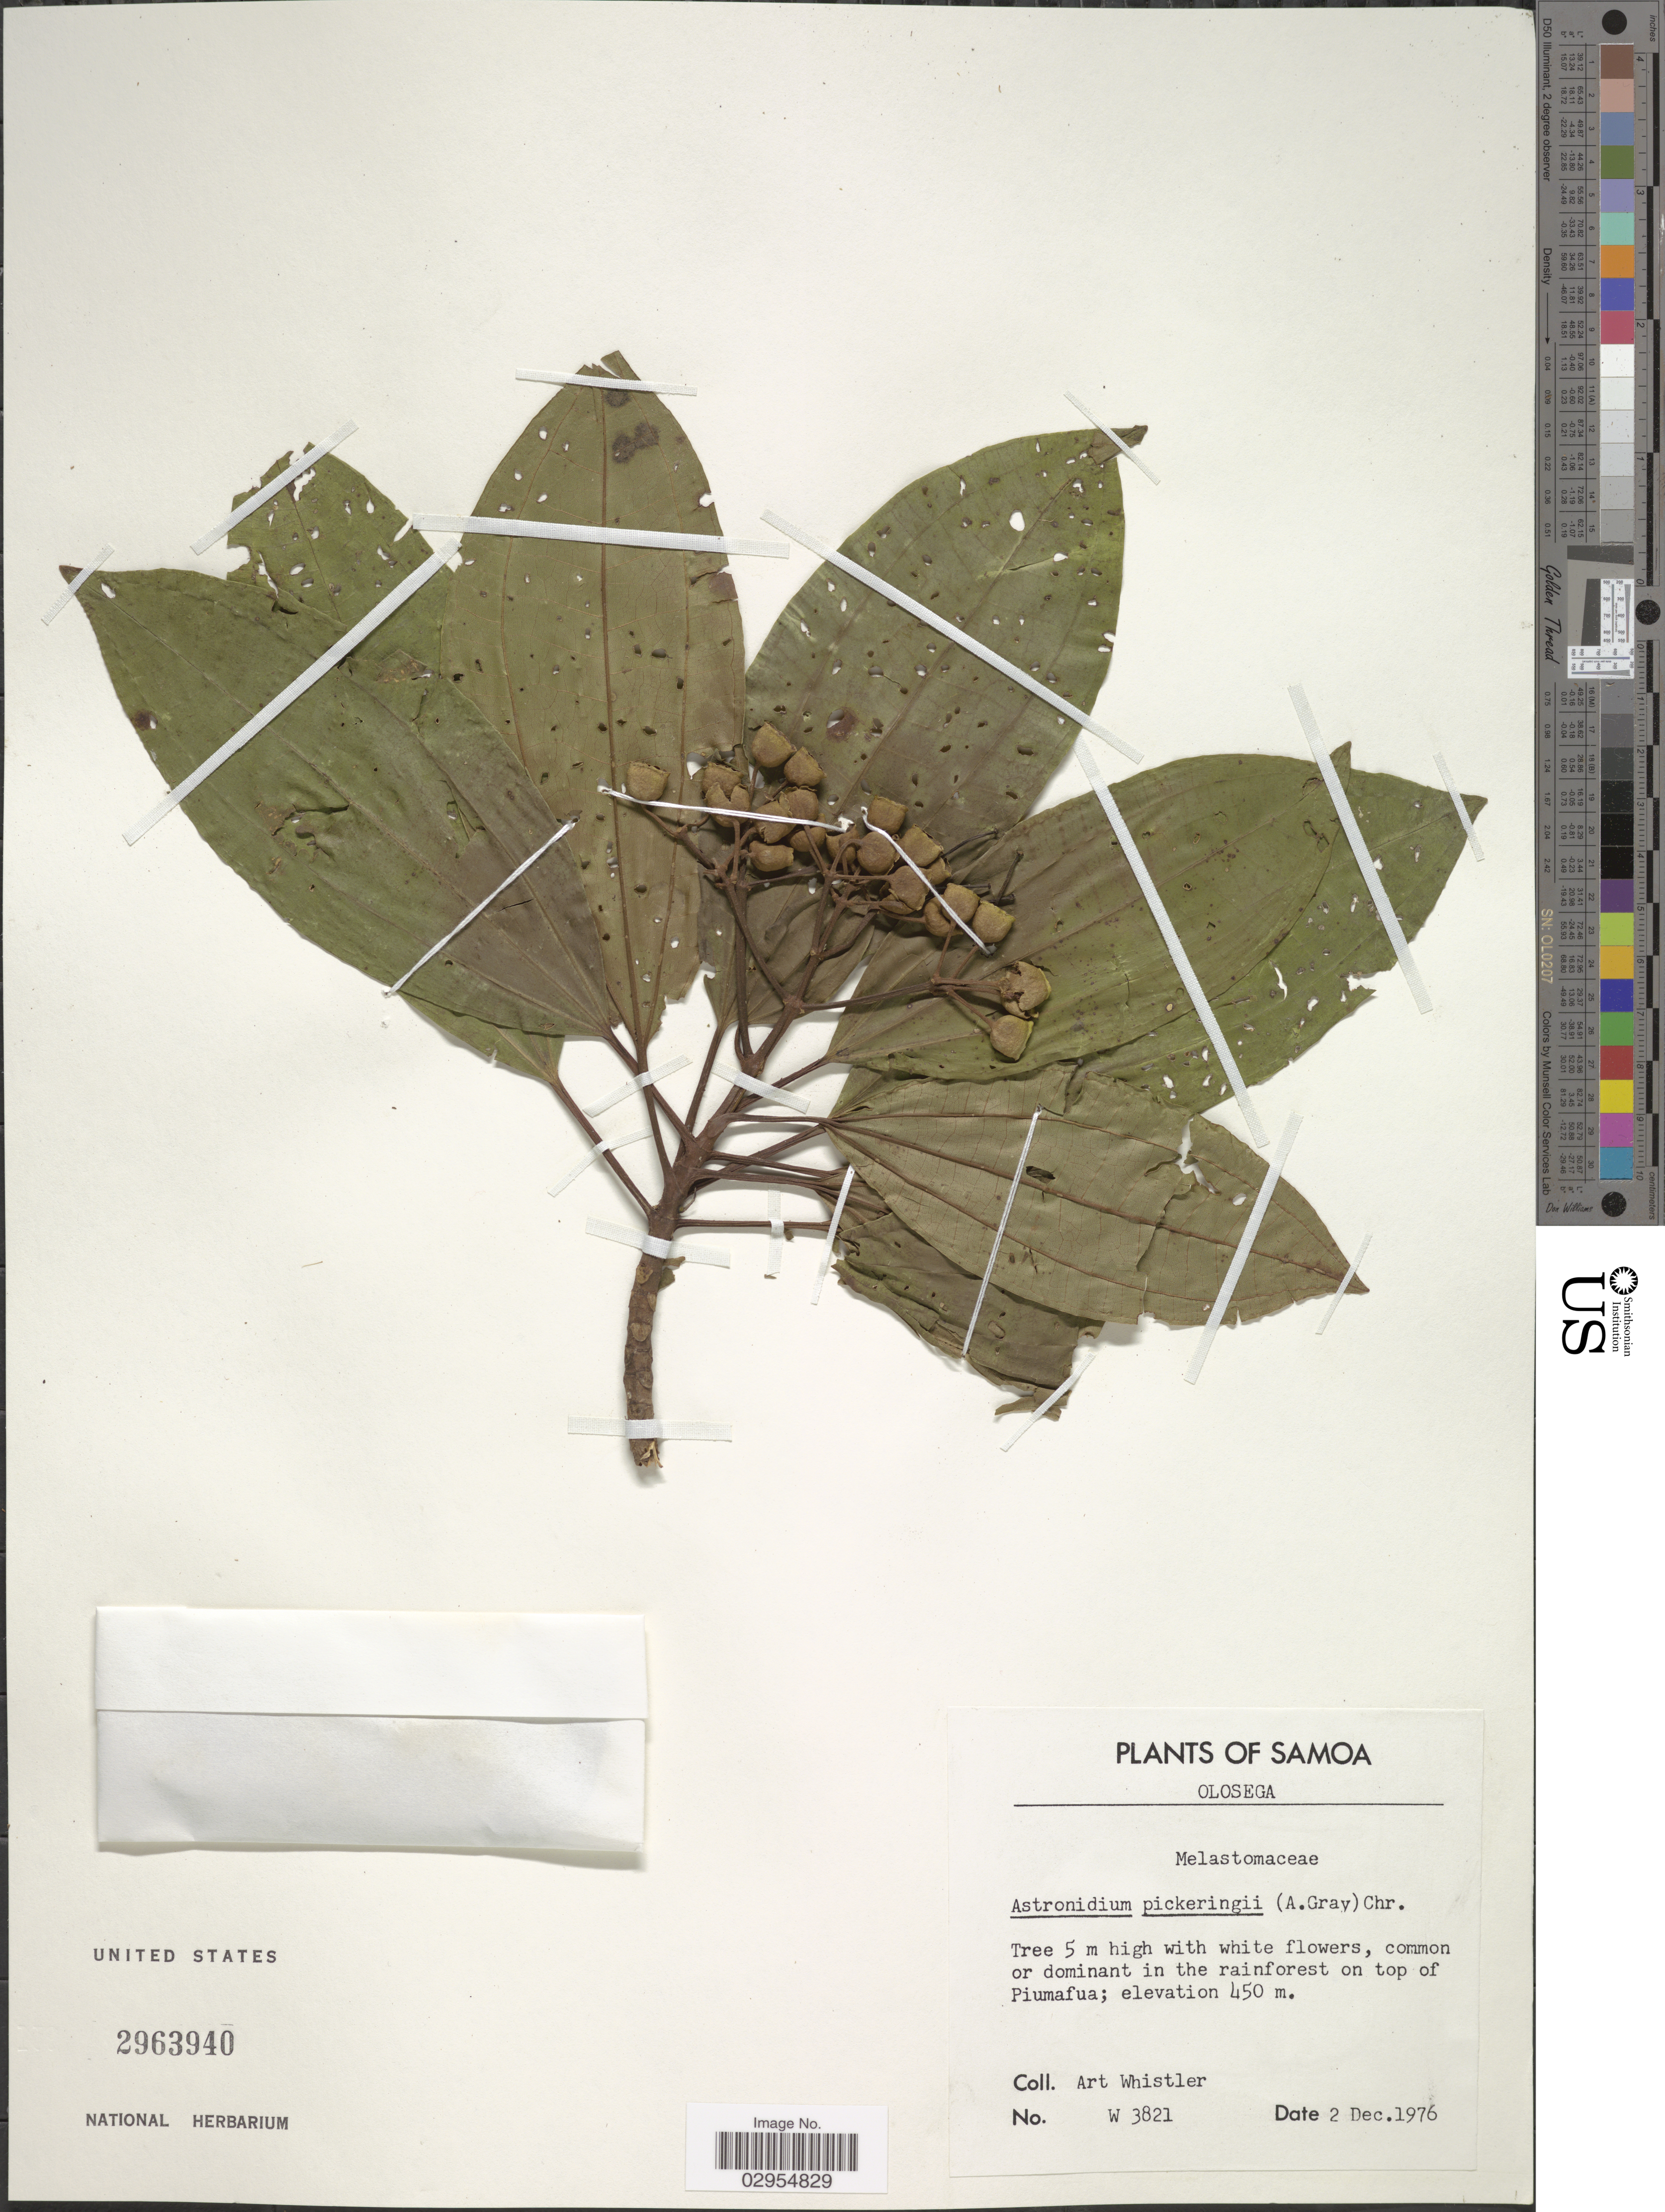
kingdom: Plantae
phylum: Tracheophyta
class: Magnoliopsida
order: Myrtales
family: Melastomataceae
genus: Astronidium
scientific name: Astronidium pickeringii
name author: (A. Gray) Christoph.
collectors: A. Whistler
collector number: W 3821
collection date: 1976-12-02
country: American Samoa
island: Olosega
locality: Samoa. Olosega. Common or dominant in the rainforest on top of Piumafua.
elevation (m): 450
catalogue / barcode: US 2963940